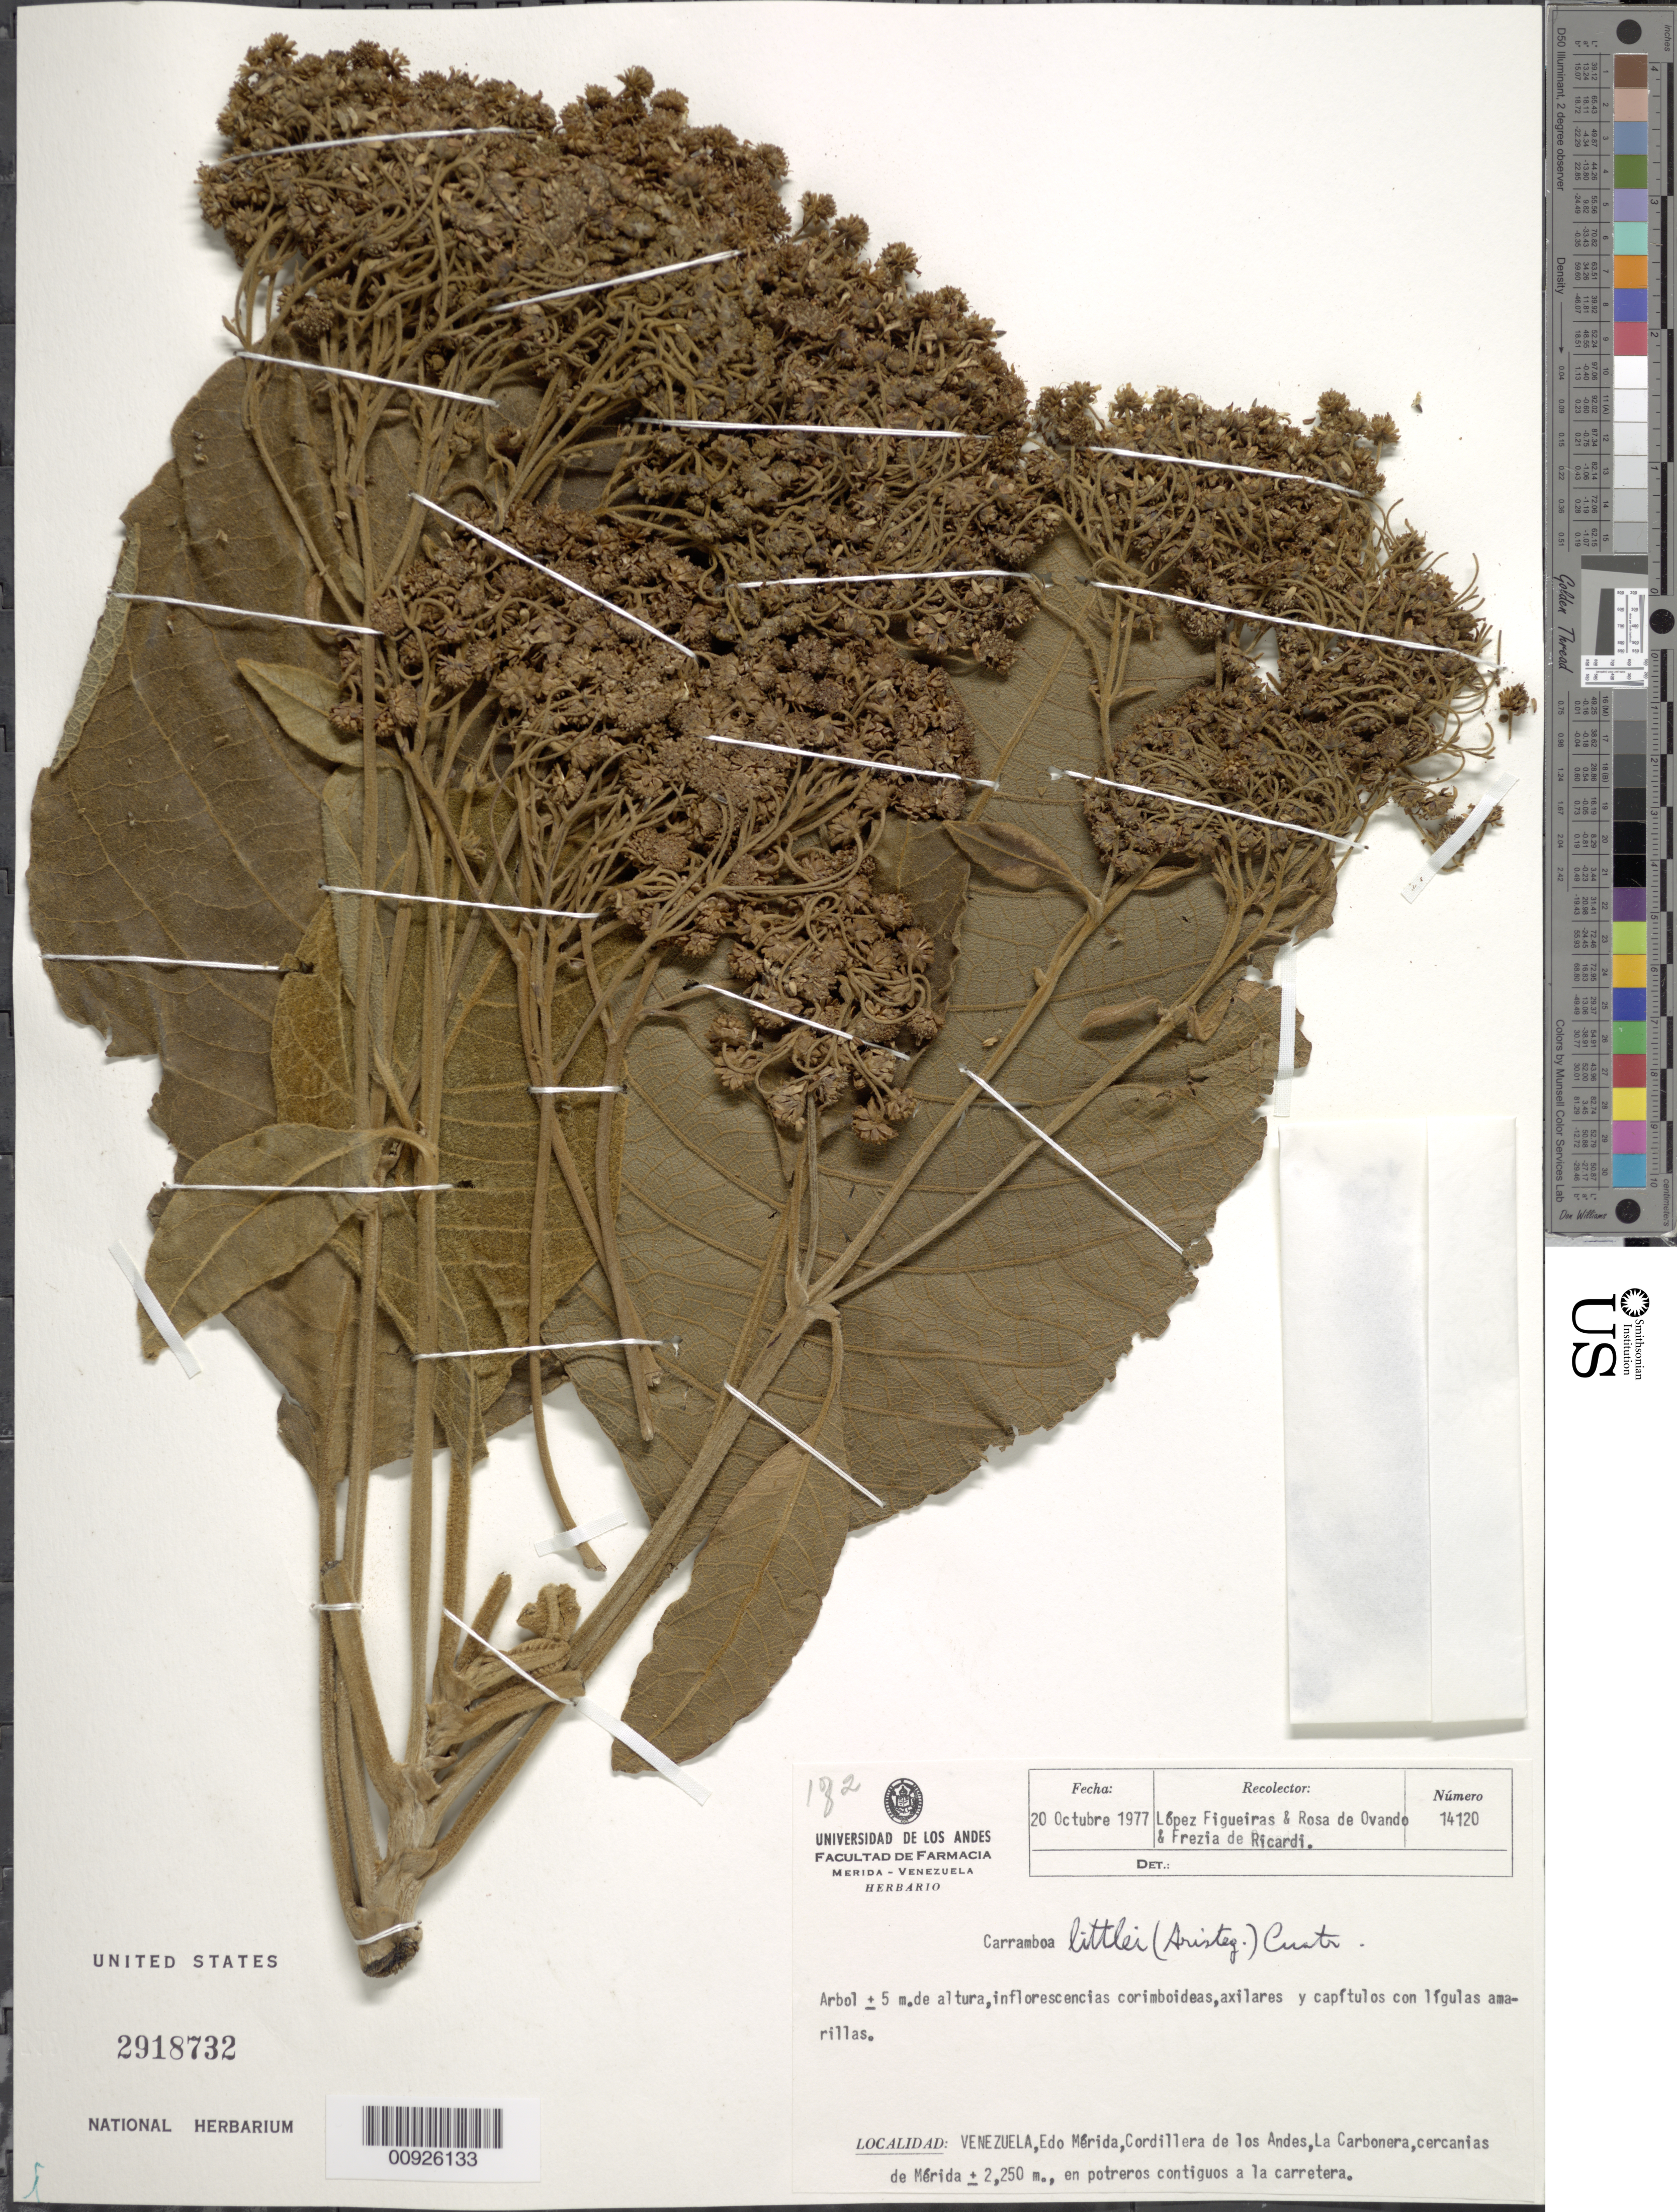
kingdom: Plantae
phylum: Tracheophyta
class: Magnoliopsida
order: Asterales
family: Asteraceae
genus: Carramboa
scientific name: Carramboa badilloi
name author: (Cuatrec.) Cuatrec.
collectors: M. López Figueiras, R. de Ovando & F. Ricardi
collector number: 14120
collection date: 1977-10-20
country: Venezuela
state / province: Mérida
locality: Cordillera de los Andes, La Carbonera, cercanias de Merida, en potreros contiguos a la carretera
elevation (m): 2250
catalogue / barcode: US 2918732